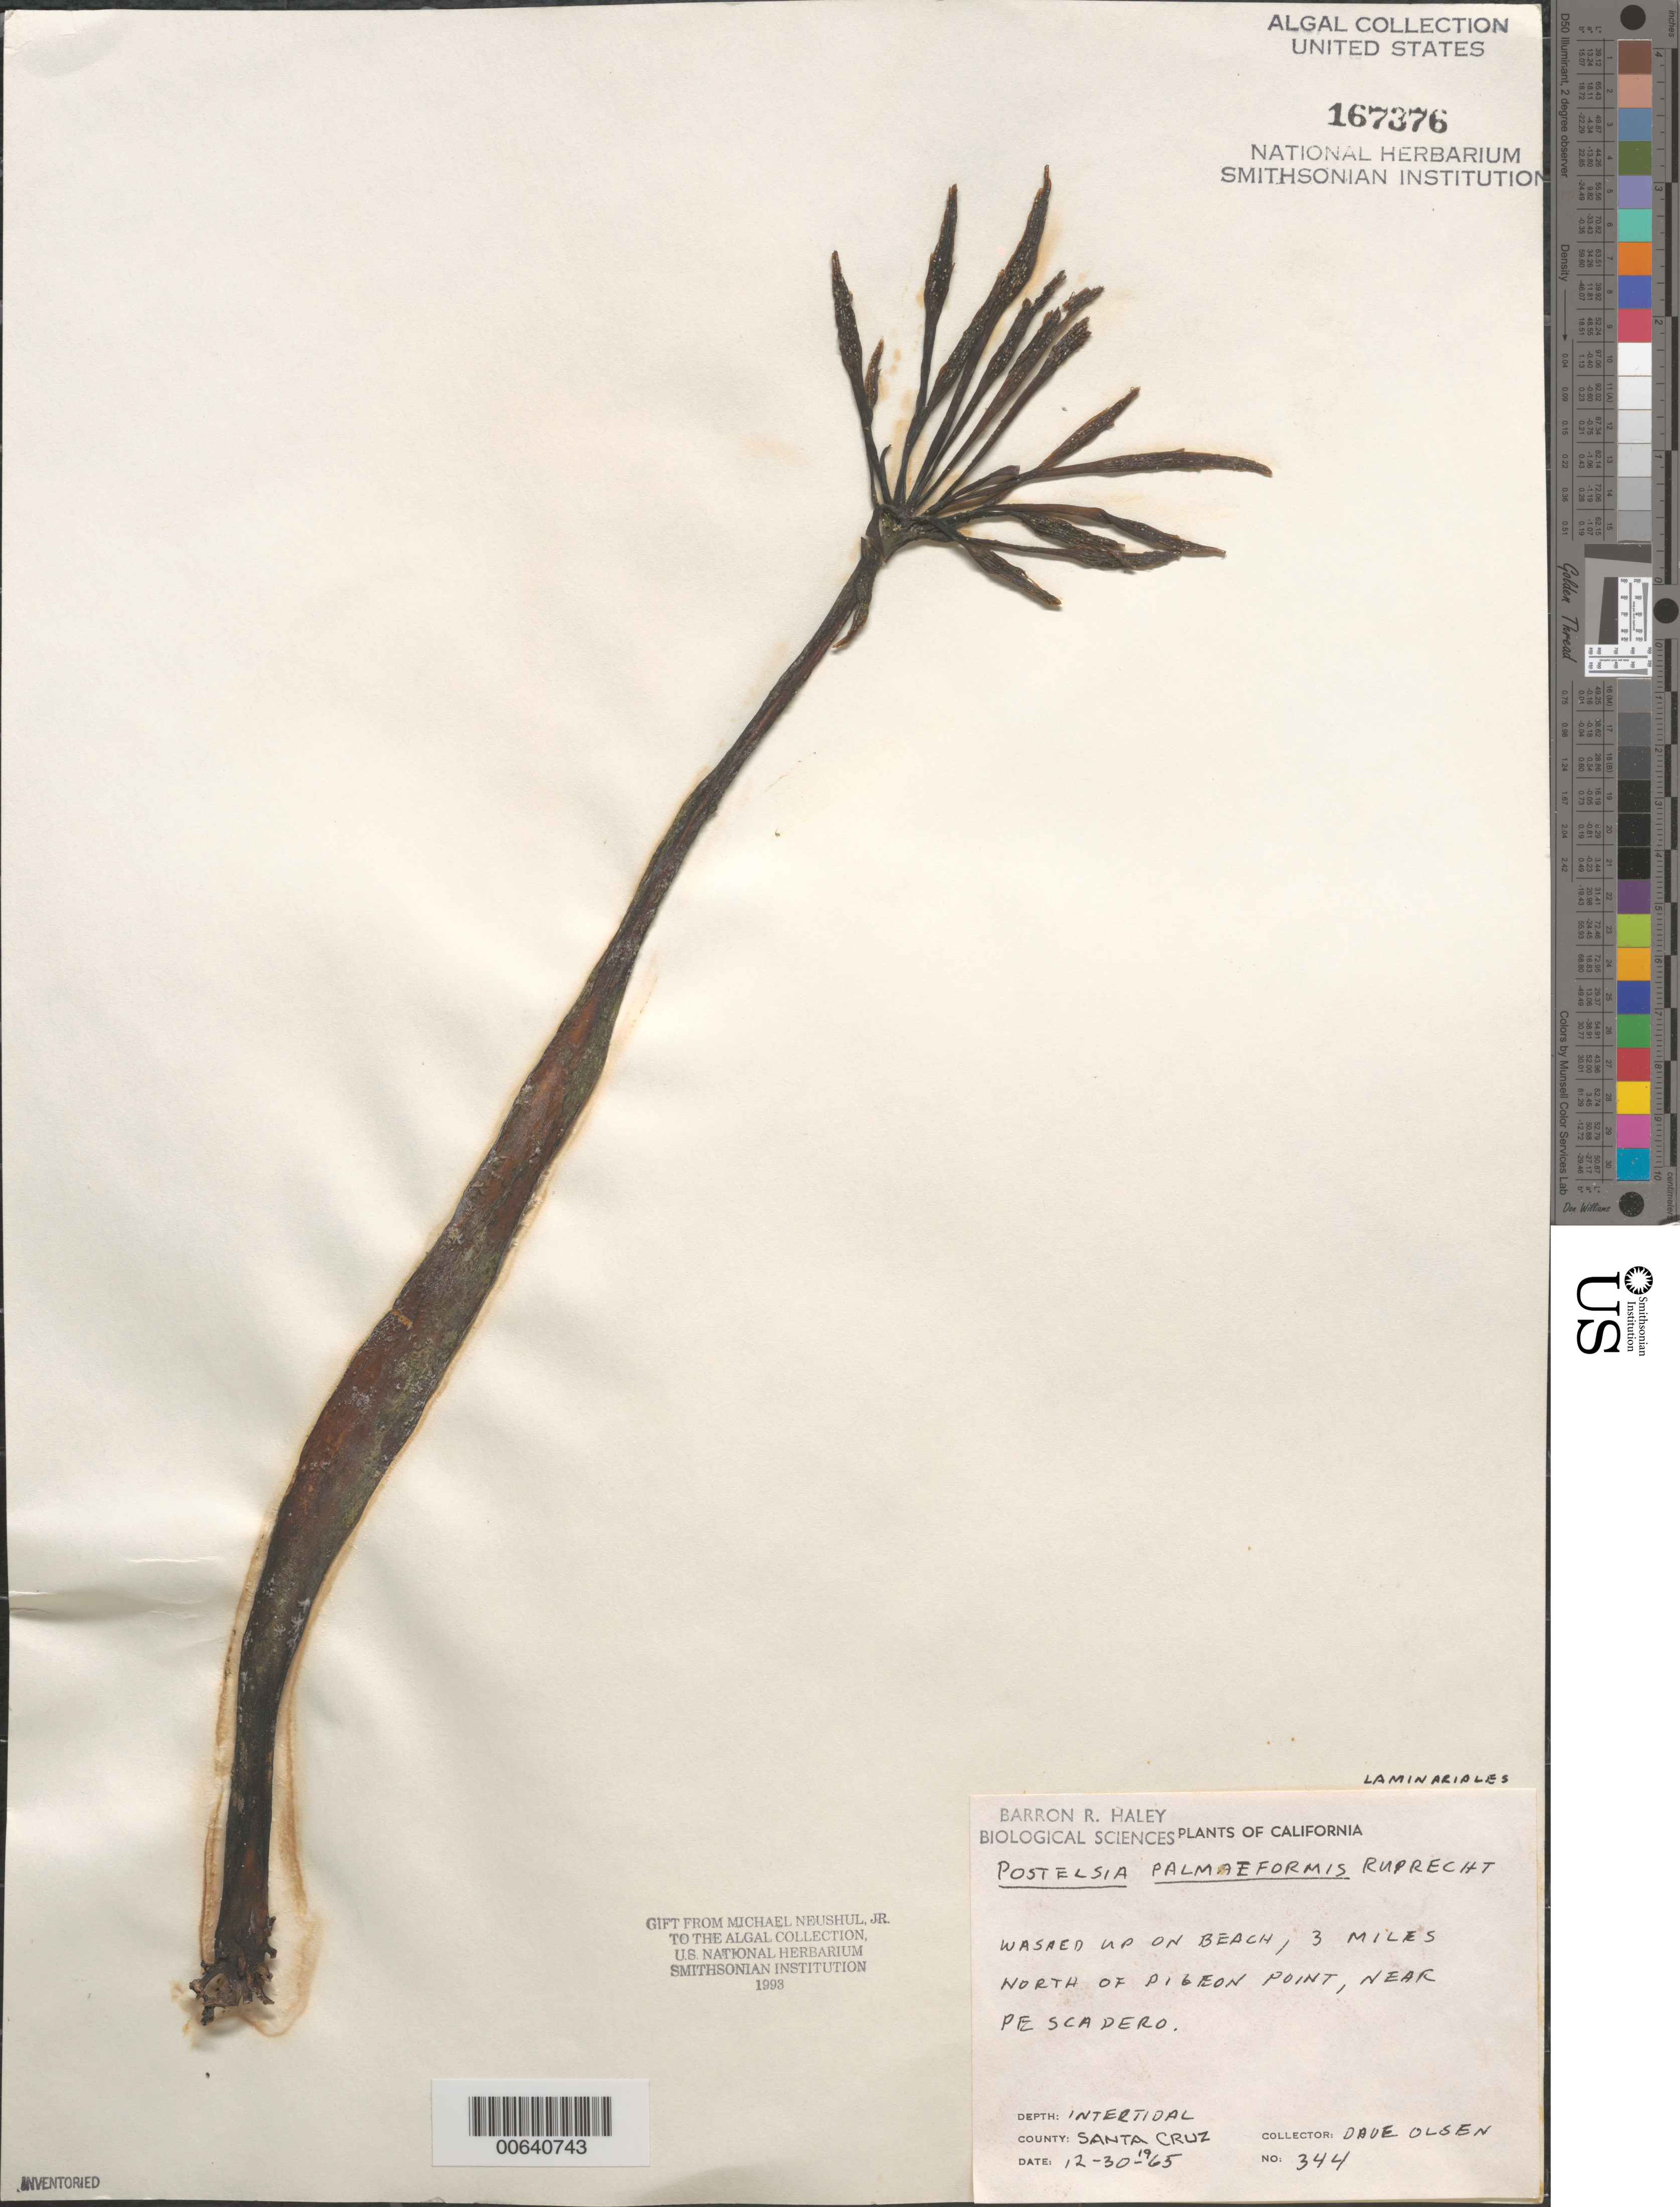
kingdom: Chromista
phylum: Ochrophyta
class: Phaeophyceae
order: Laminariales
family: Laminariaceae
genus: Postelsia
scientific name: Postelsia palmaeformis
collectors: D. Olsen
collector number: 344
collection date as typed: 30 Dec 1965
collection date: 1965-12-30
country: United States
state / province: California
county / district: Santa Cruz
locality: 3 miles north of Pigeon Point, near Pescadero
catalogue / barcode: US 167376